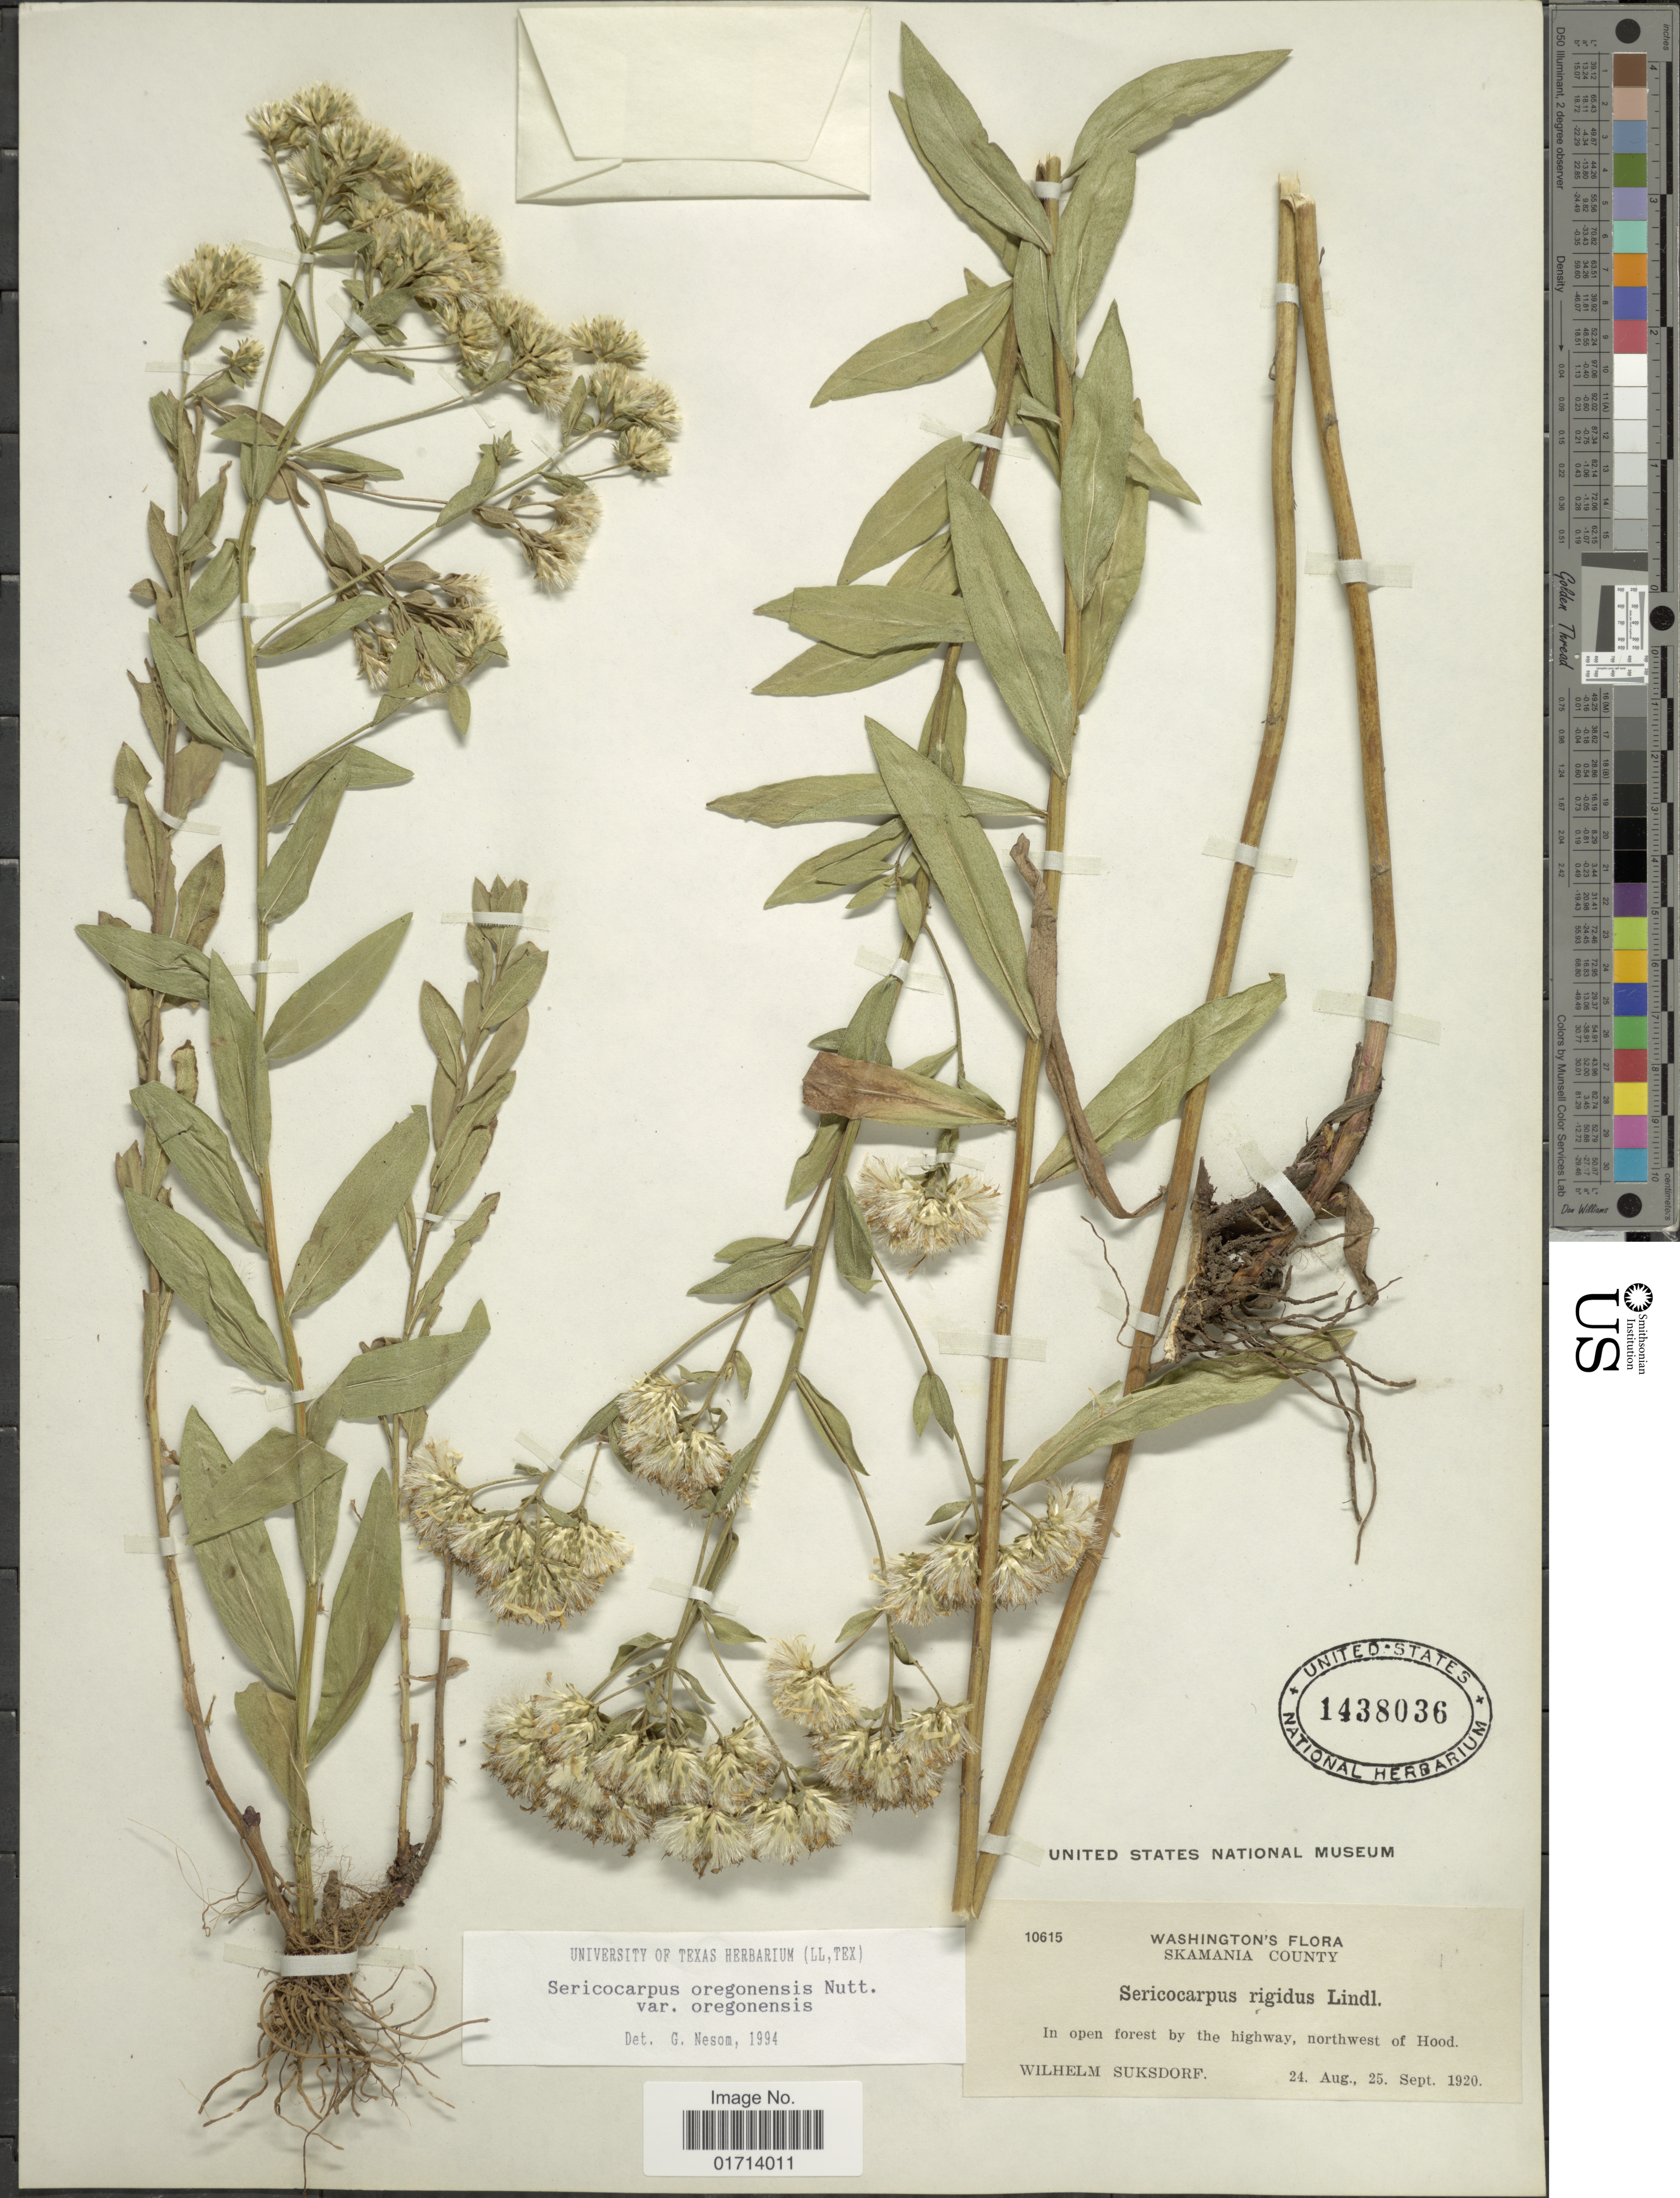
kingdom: Plantae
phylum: Tracheophyta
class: Magnoliopsida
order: Asterales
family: Asteraceae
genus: Sericocarpus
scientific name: Sericocarpus oregonensis var. oregonensis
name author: Nutt.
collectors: W. N. Suksdorf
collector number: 10615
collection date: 1920-08-24/1920-09-25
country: United States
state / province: Washington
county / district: Skamania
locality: Skamania County, in open forest by the highway, northwest of Hood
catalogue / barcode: US 1438036